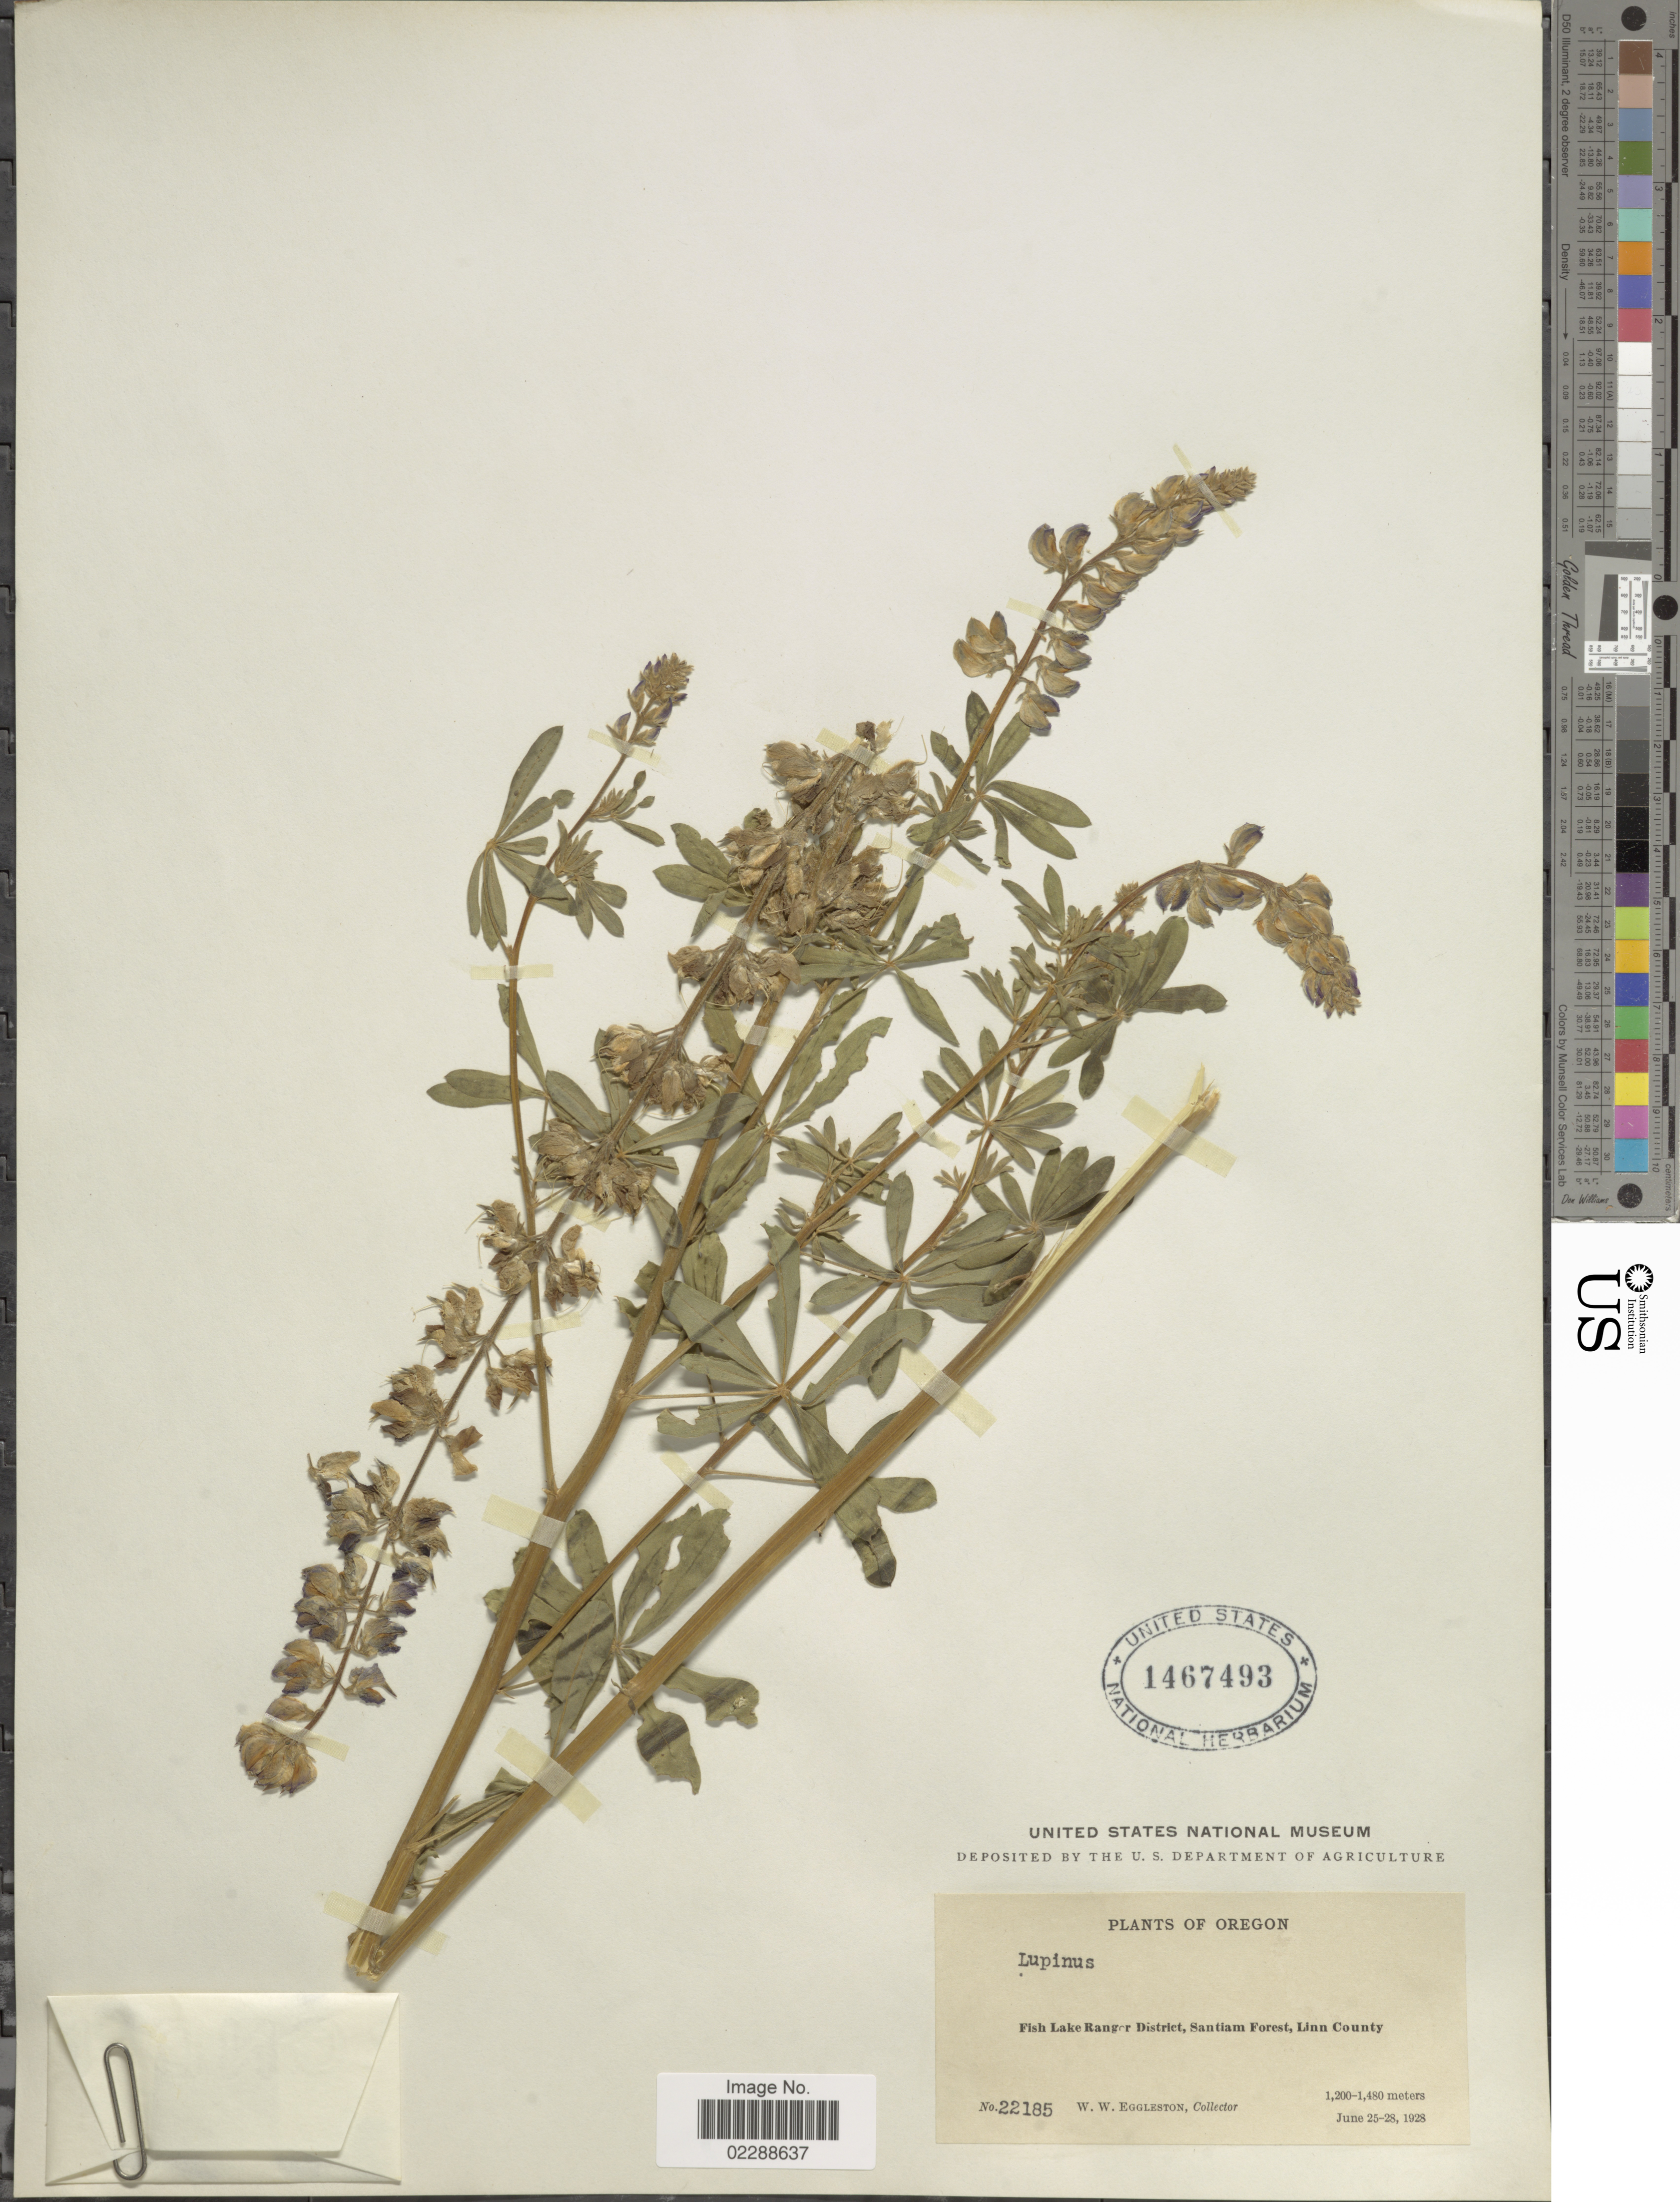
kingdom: Plantae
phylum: Tracheophyta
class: Magnoliopsida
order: Fabales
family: Fabaceae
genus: Lupinus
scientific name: Lupinus sp.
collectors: W. W. Eggleston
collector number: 22185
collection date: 1928-06-25/1928-06-28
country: United States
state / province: Oregon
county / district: Linn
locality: Fish Lake Ranger District, Santiam Forest, Linn County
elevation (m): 1200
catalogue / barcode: US 1467493